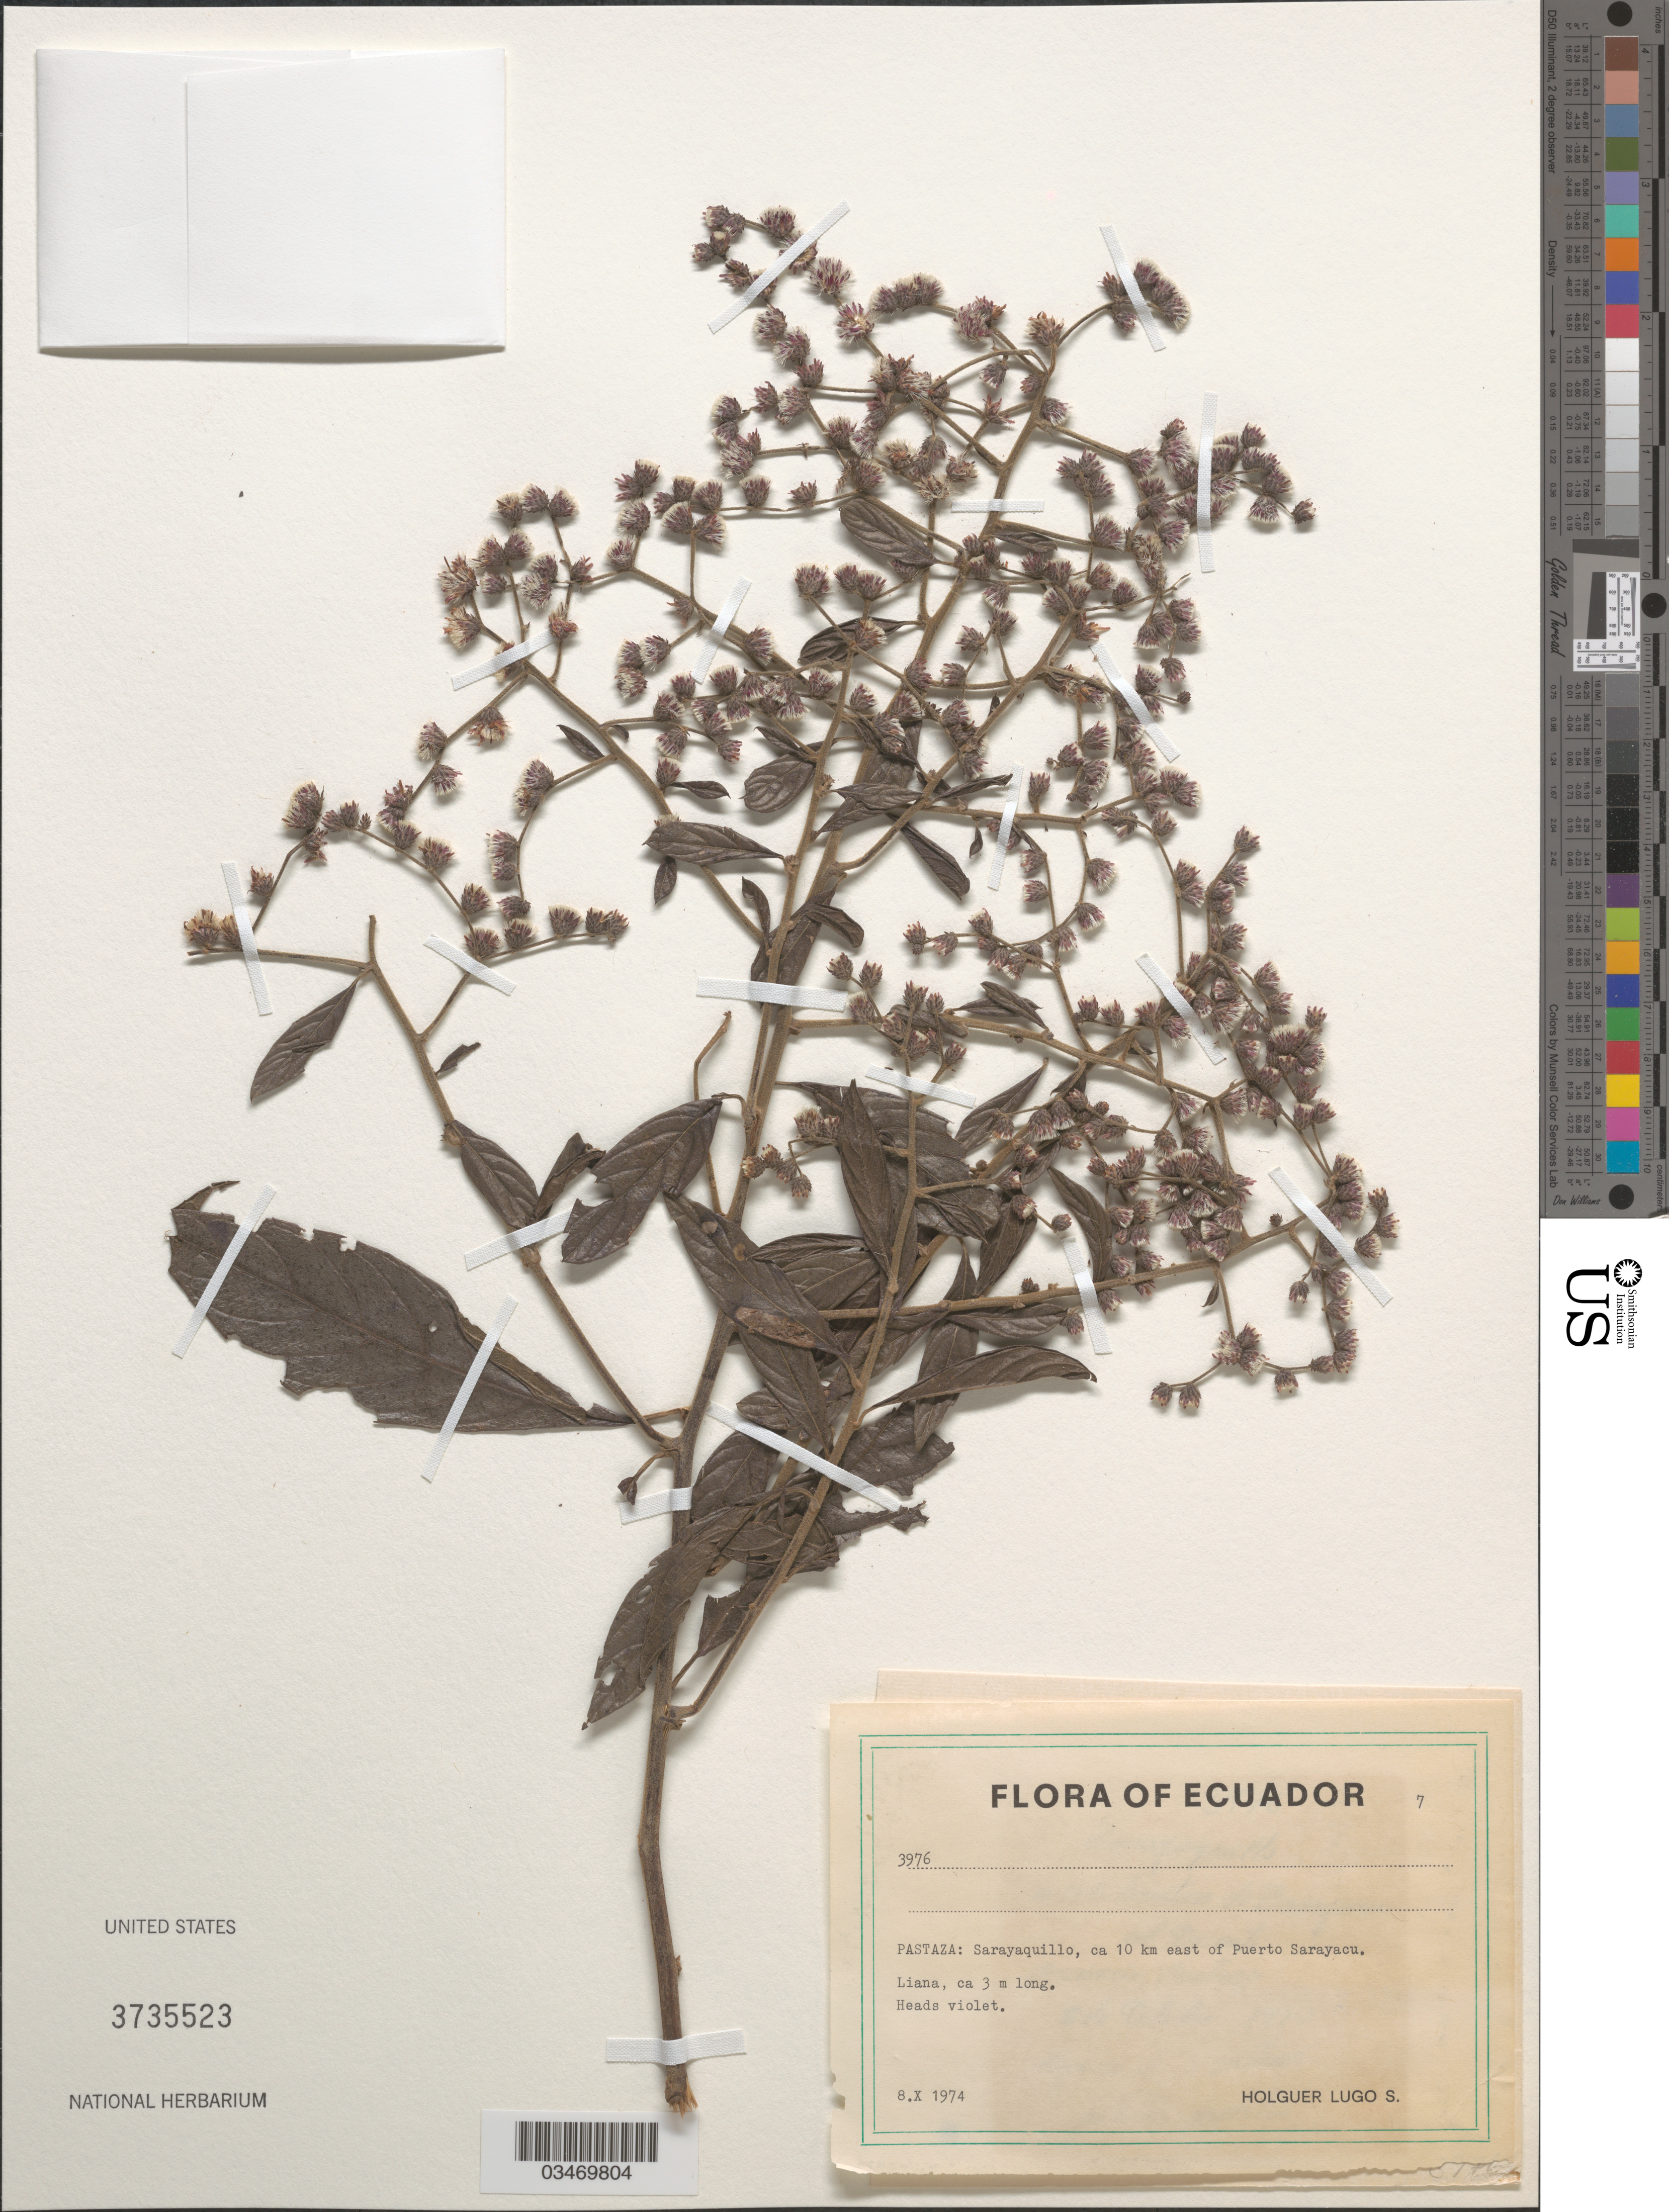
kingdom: Plantae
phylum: Tracheophyta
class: Magnoliopsida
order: Asterales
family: Asteraceae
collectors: L. Holguer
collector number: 3976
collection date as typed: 8 Oct 1974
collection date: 1974-10-08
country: Ecuador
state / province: Pastaza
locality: Sarayaquillo, ca. 10 km E of Puerto Sarayacu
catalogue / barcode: US 3735523